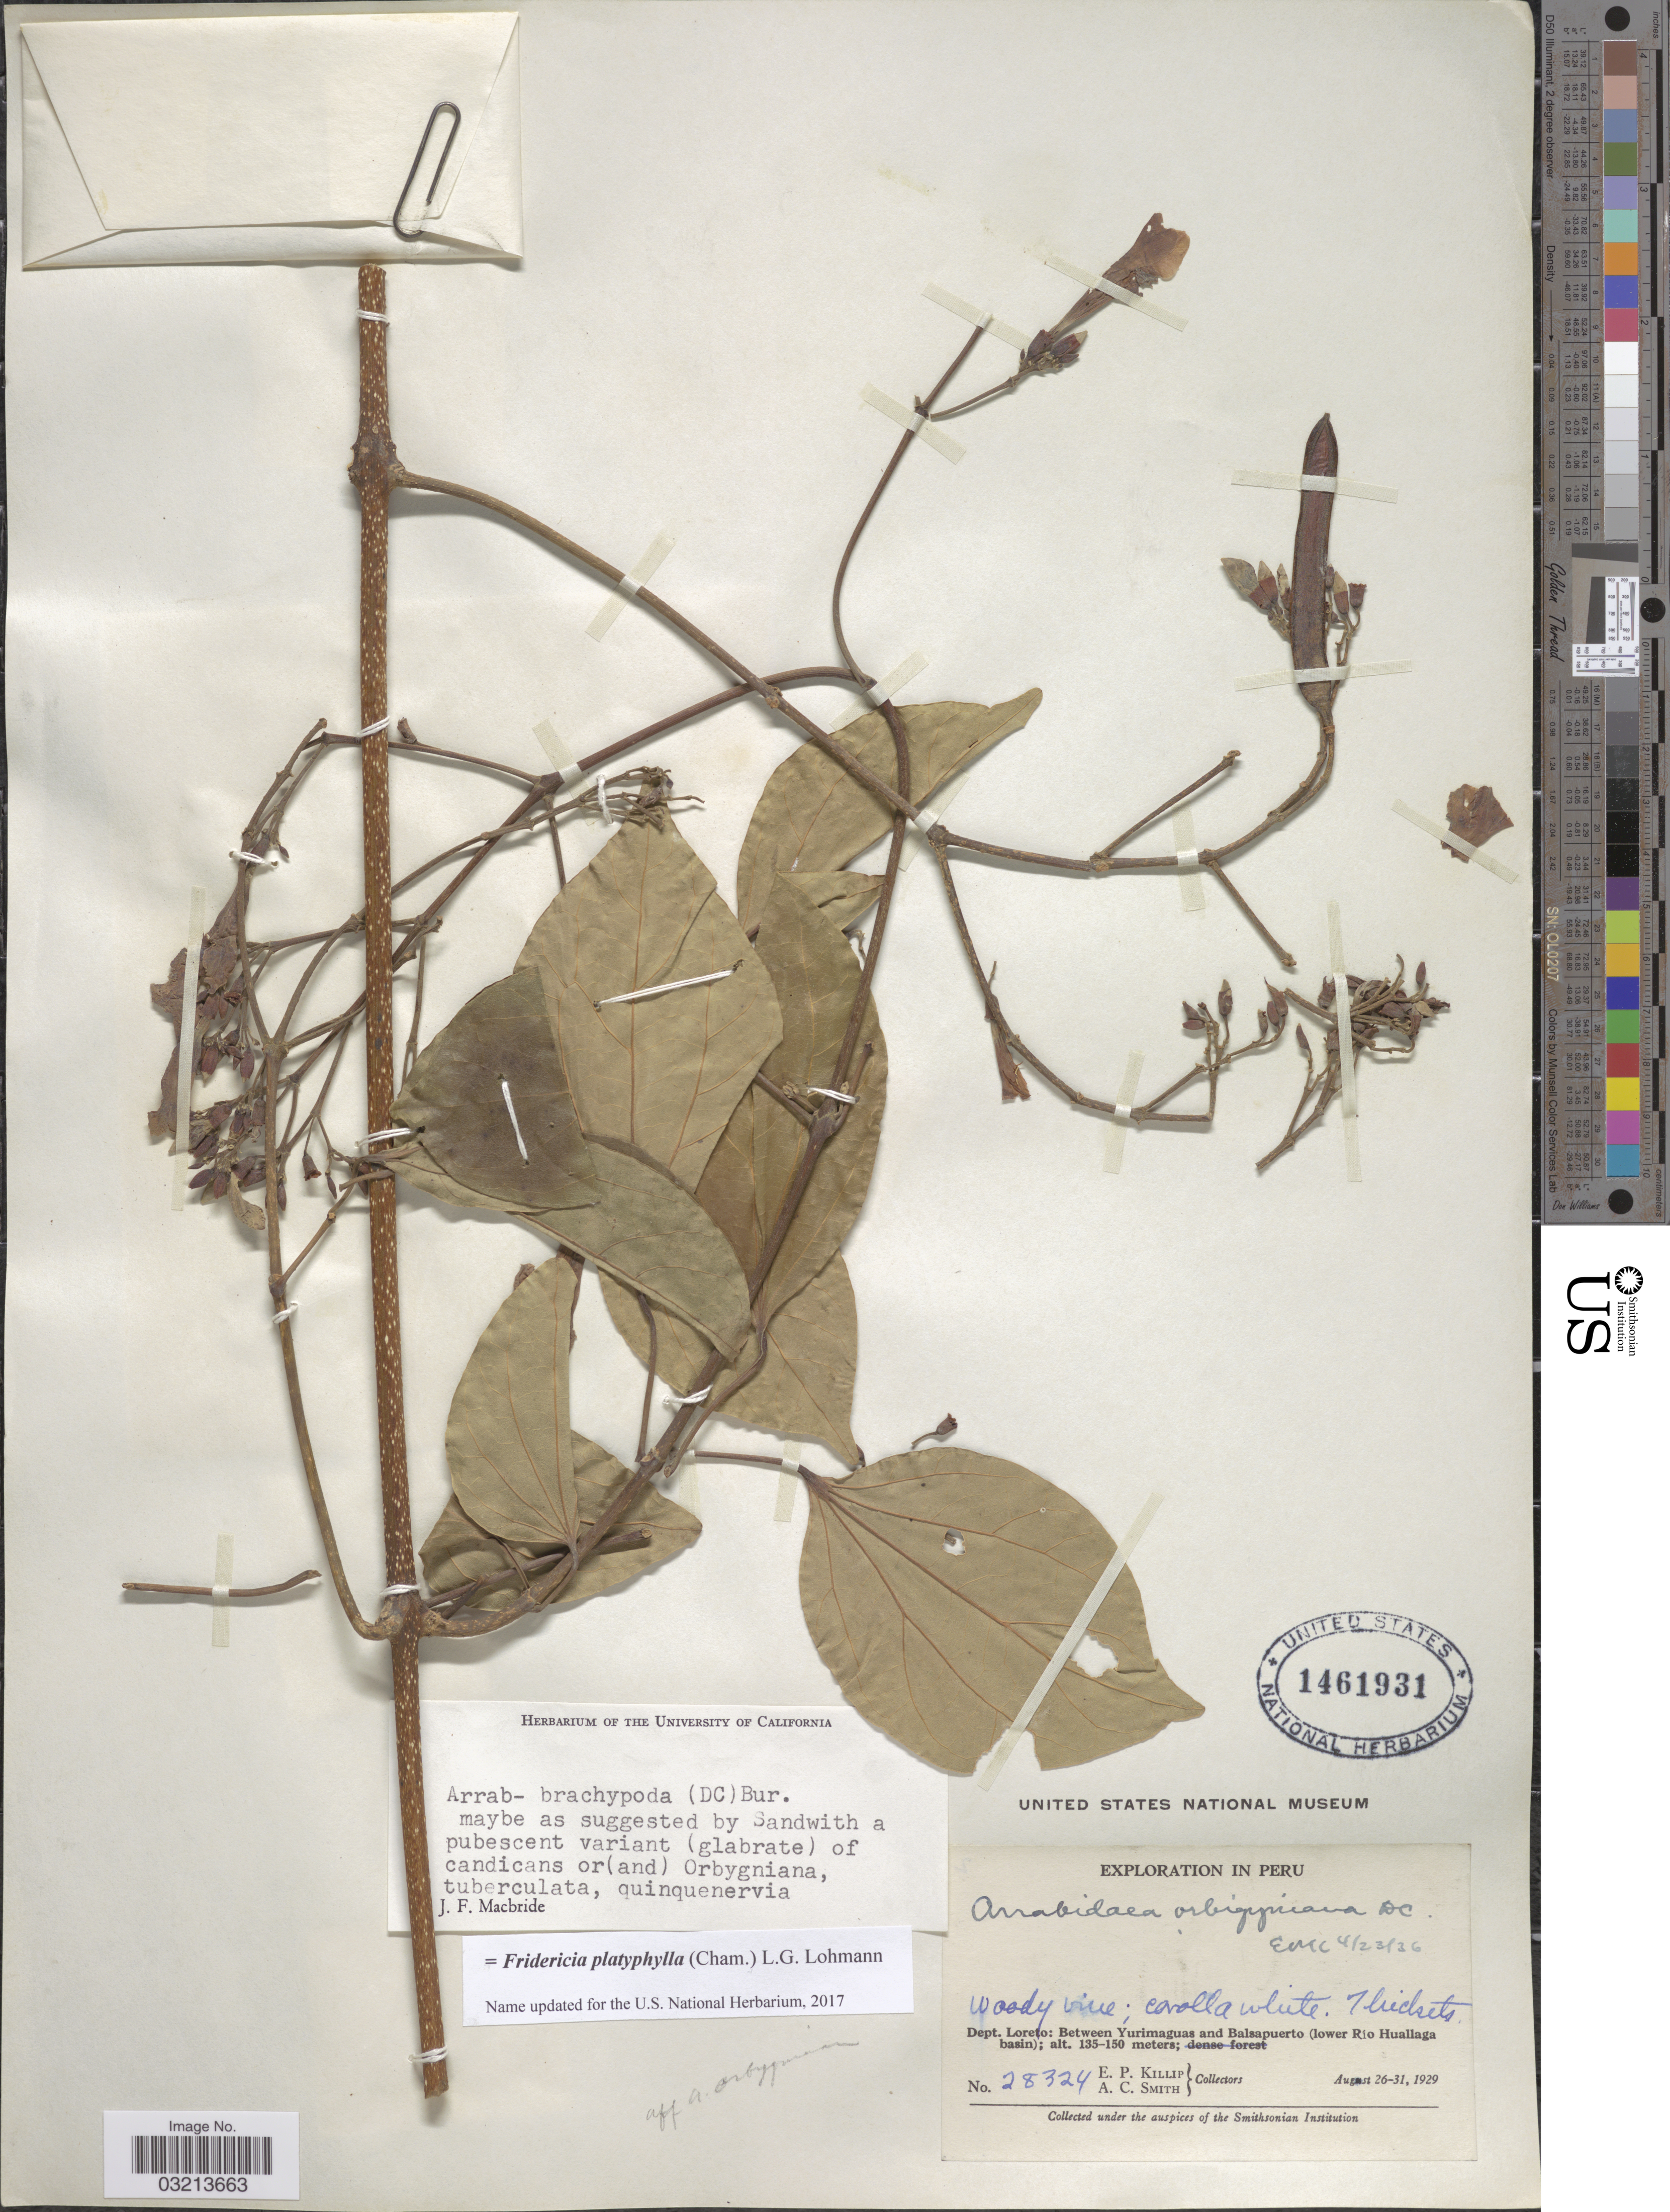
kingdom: Plantae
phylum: Tracheophyta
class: Magnoliopsida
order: Lamiales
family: Bignoniaceae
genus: Fridericia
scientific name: Fridericia platyphylla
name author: (Cham.) L.G. Lohmann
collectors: E. P. Killip & A. C. Smith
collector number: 28324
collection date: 1929-08-26/1929-08-31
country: Peru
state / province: Loreto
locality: Dept. Loreto: Between Yurimaguas and Balsapuerto (lower Río Huallaga basin).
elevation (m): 135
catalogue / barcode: US 1461931